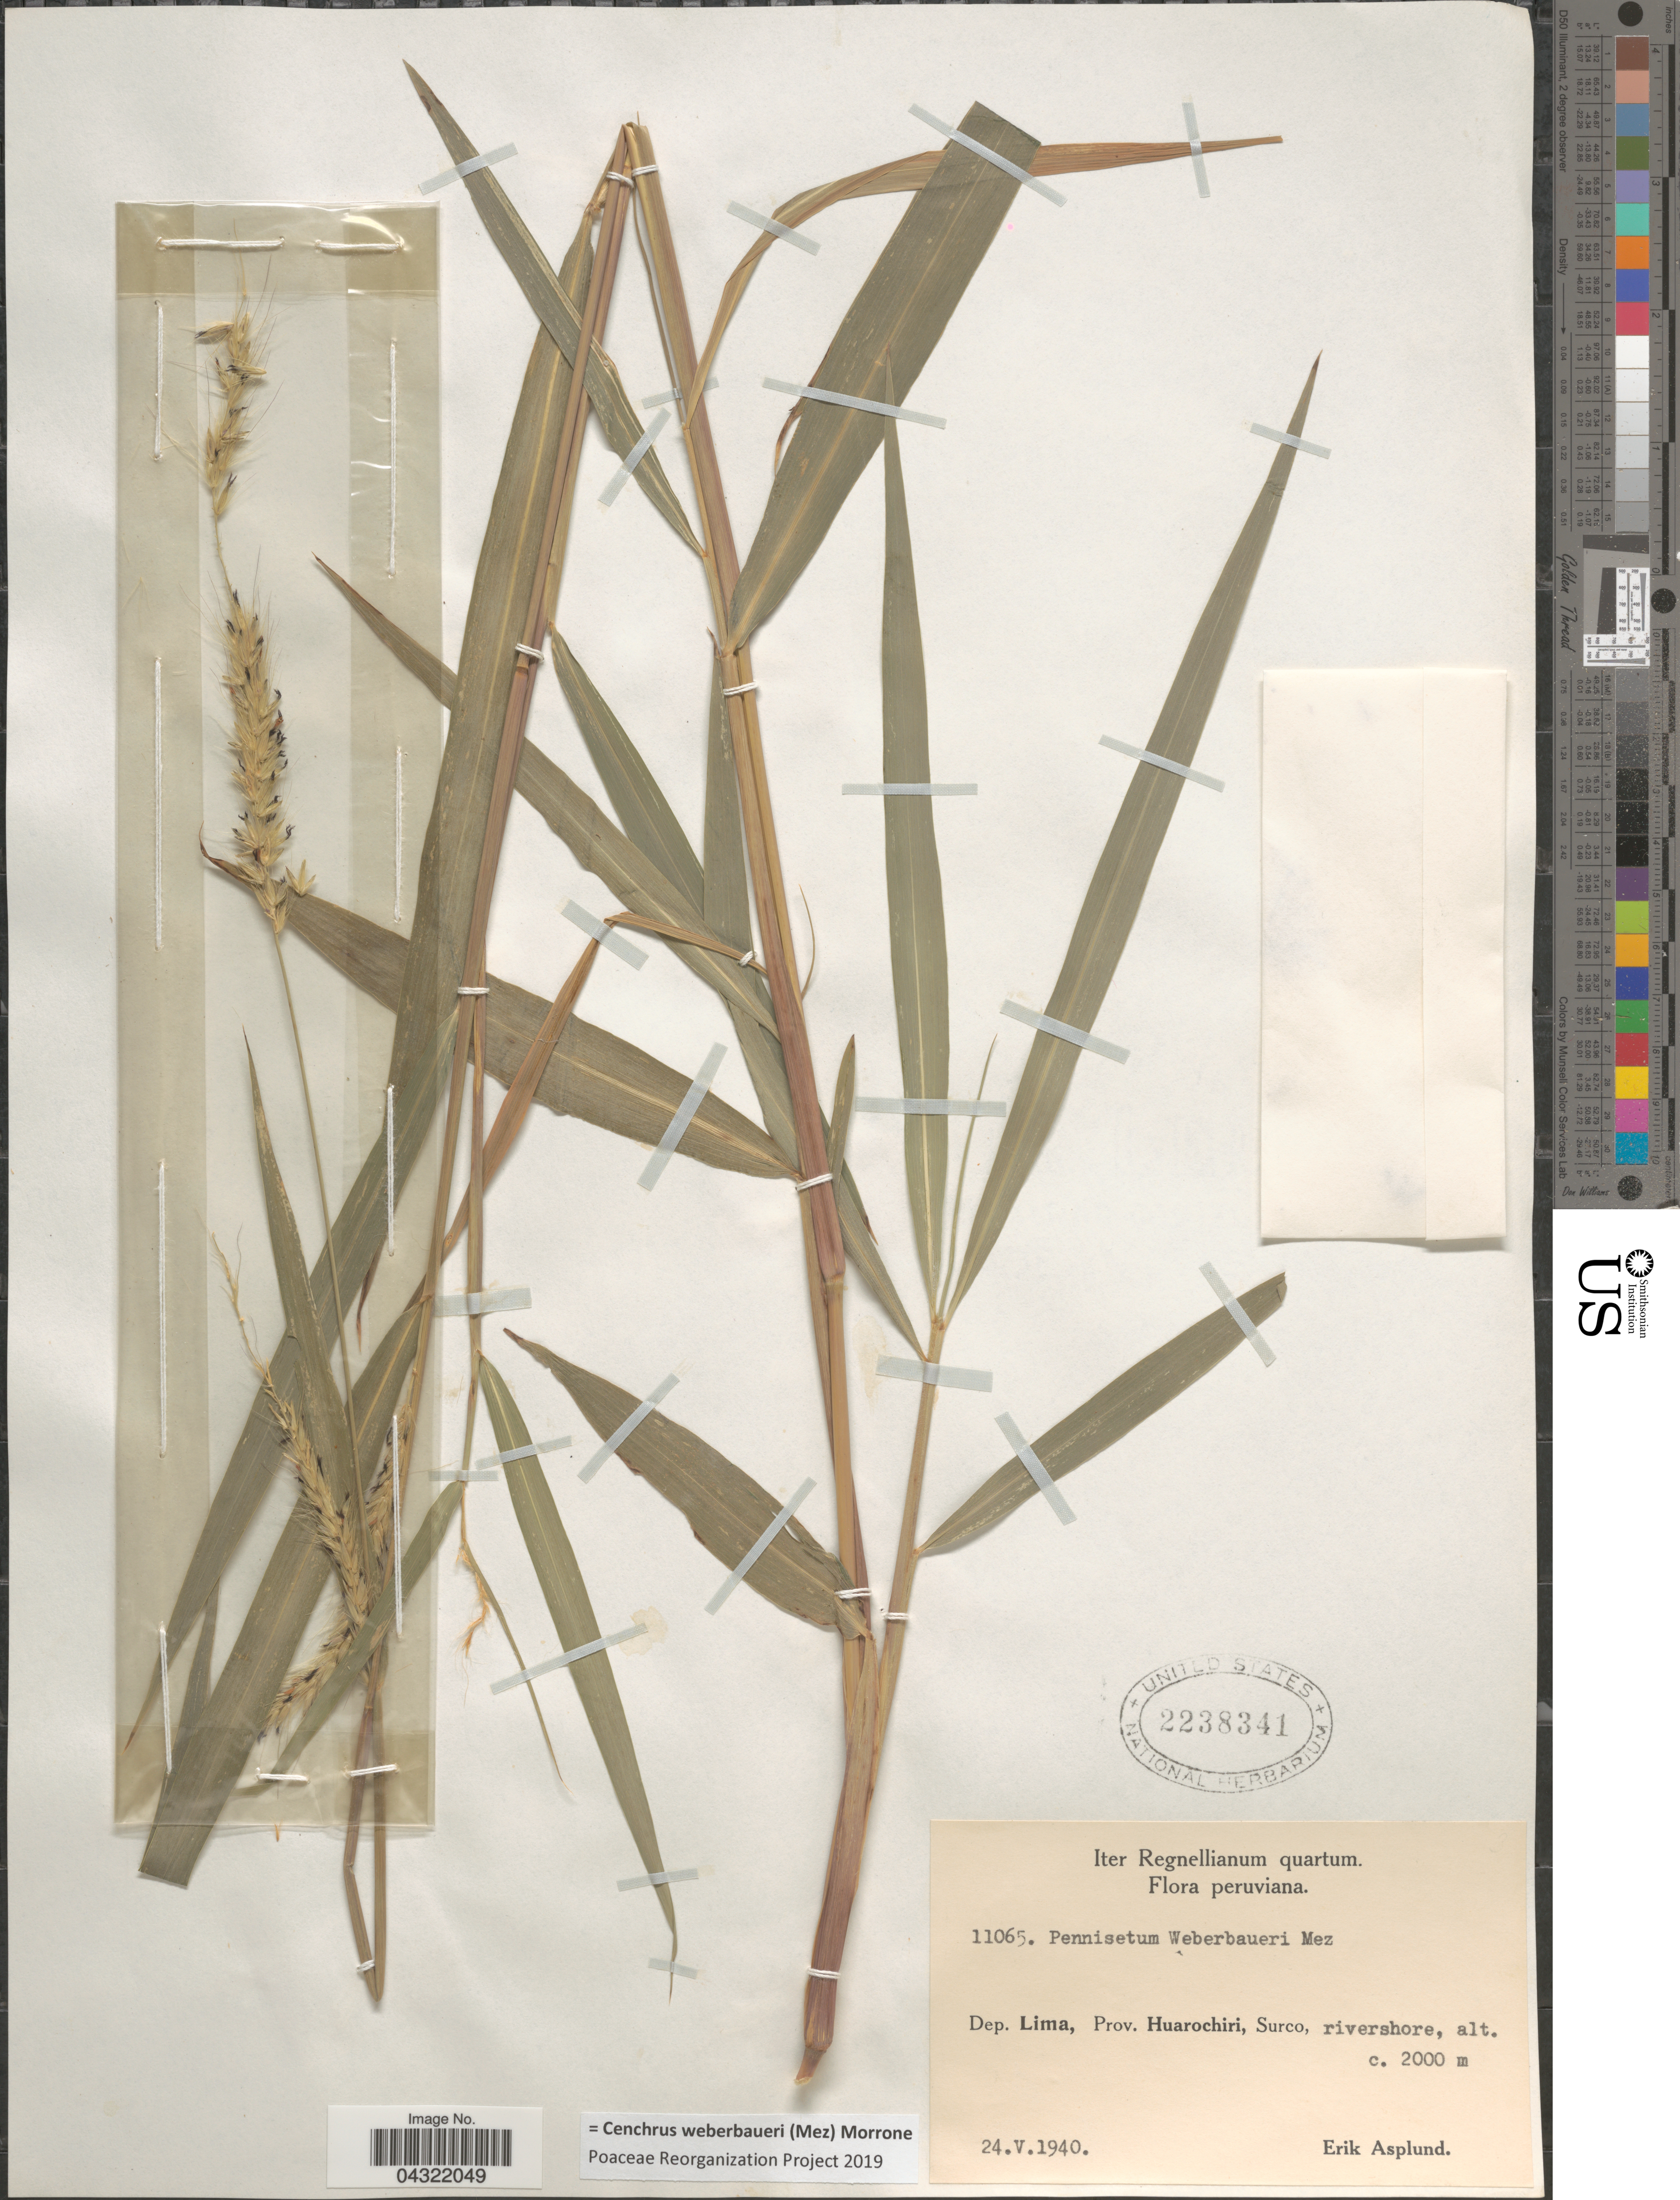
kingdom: Plantae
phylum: Tracheophyta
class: Liliopsida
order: Poales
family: Poaceae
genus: Cenchrus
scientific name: Cenchrus weberbaueri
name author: (Mez) Morrone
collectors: E. Asplund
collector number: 11065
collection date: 1940-05-24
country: Peru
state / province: Lima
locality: Iter Regnellianum quartum. Dep. Lima, Prov. Huarochiri, Surco, rivershore.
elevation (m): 2000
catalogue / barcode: US 2238341